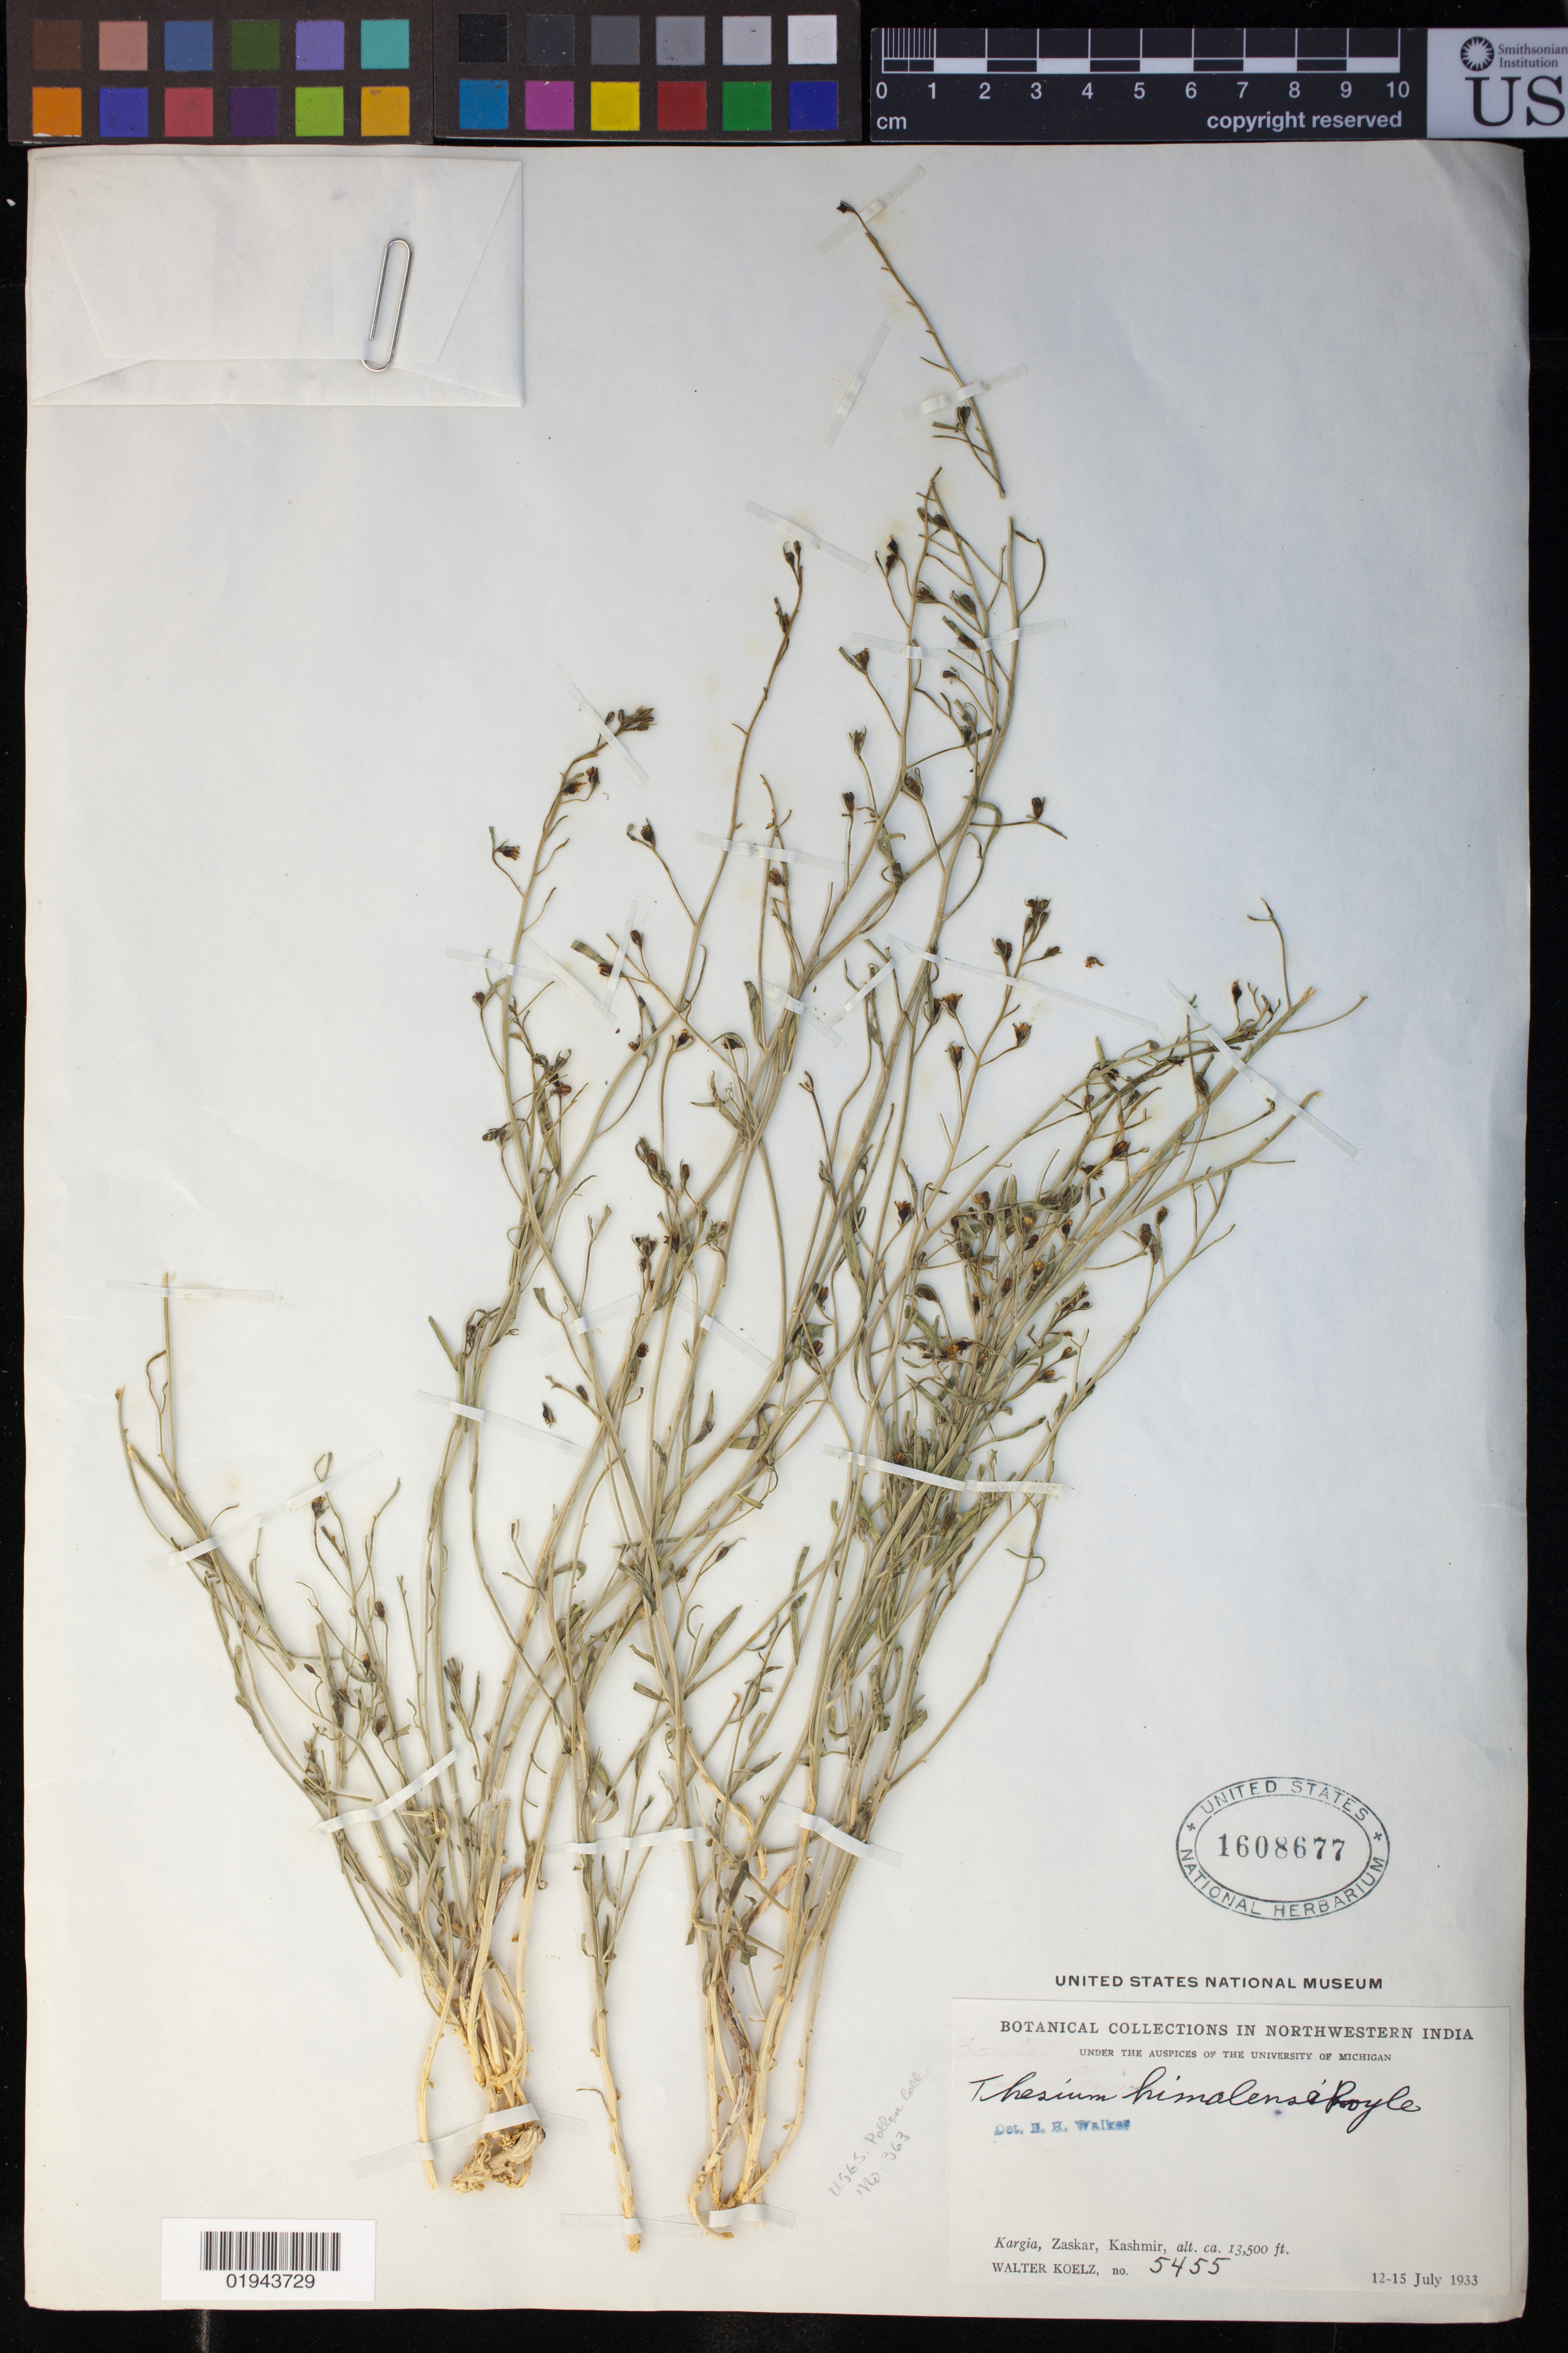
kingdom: Plantae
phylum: Tracheophyta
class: Magnoliopsida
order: Santalales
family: Thesiaceae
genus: Thesium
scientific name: Thesium himalense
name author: Royle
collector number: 5455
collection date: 1933-07-12/1933-07-15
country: India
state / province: Jammu and Kashmir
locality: Kargia [Kargil], Zaskar, Kashmir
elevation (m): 4115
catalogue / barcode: US 1608677